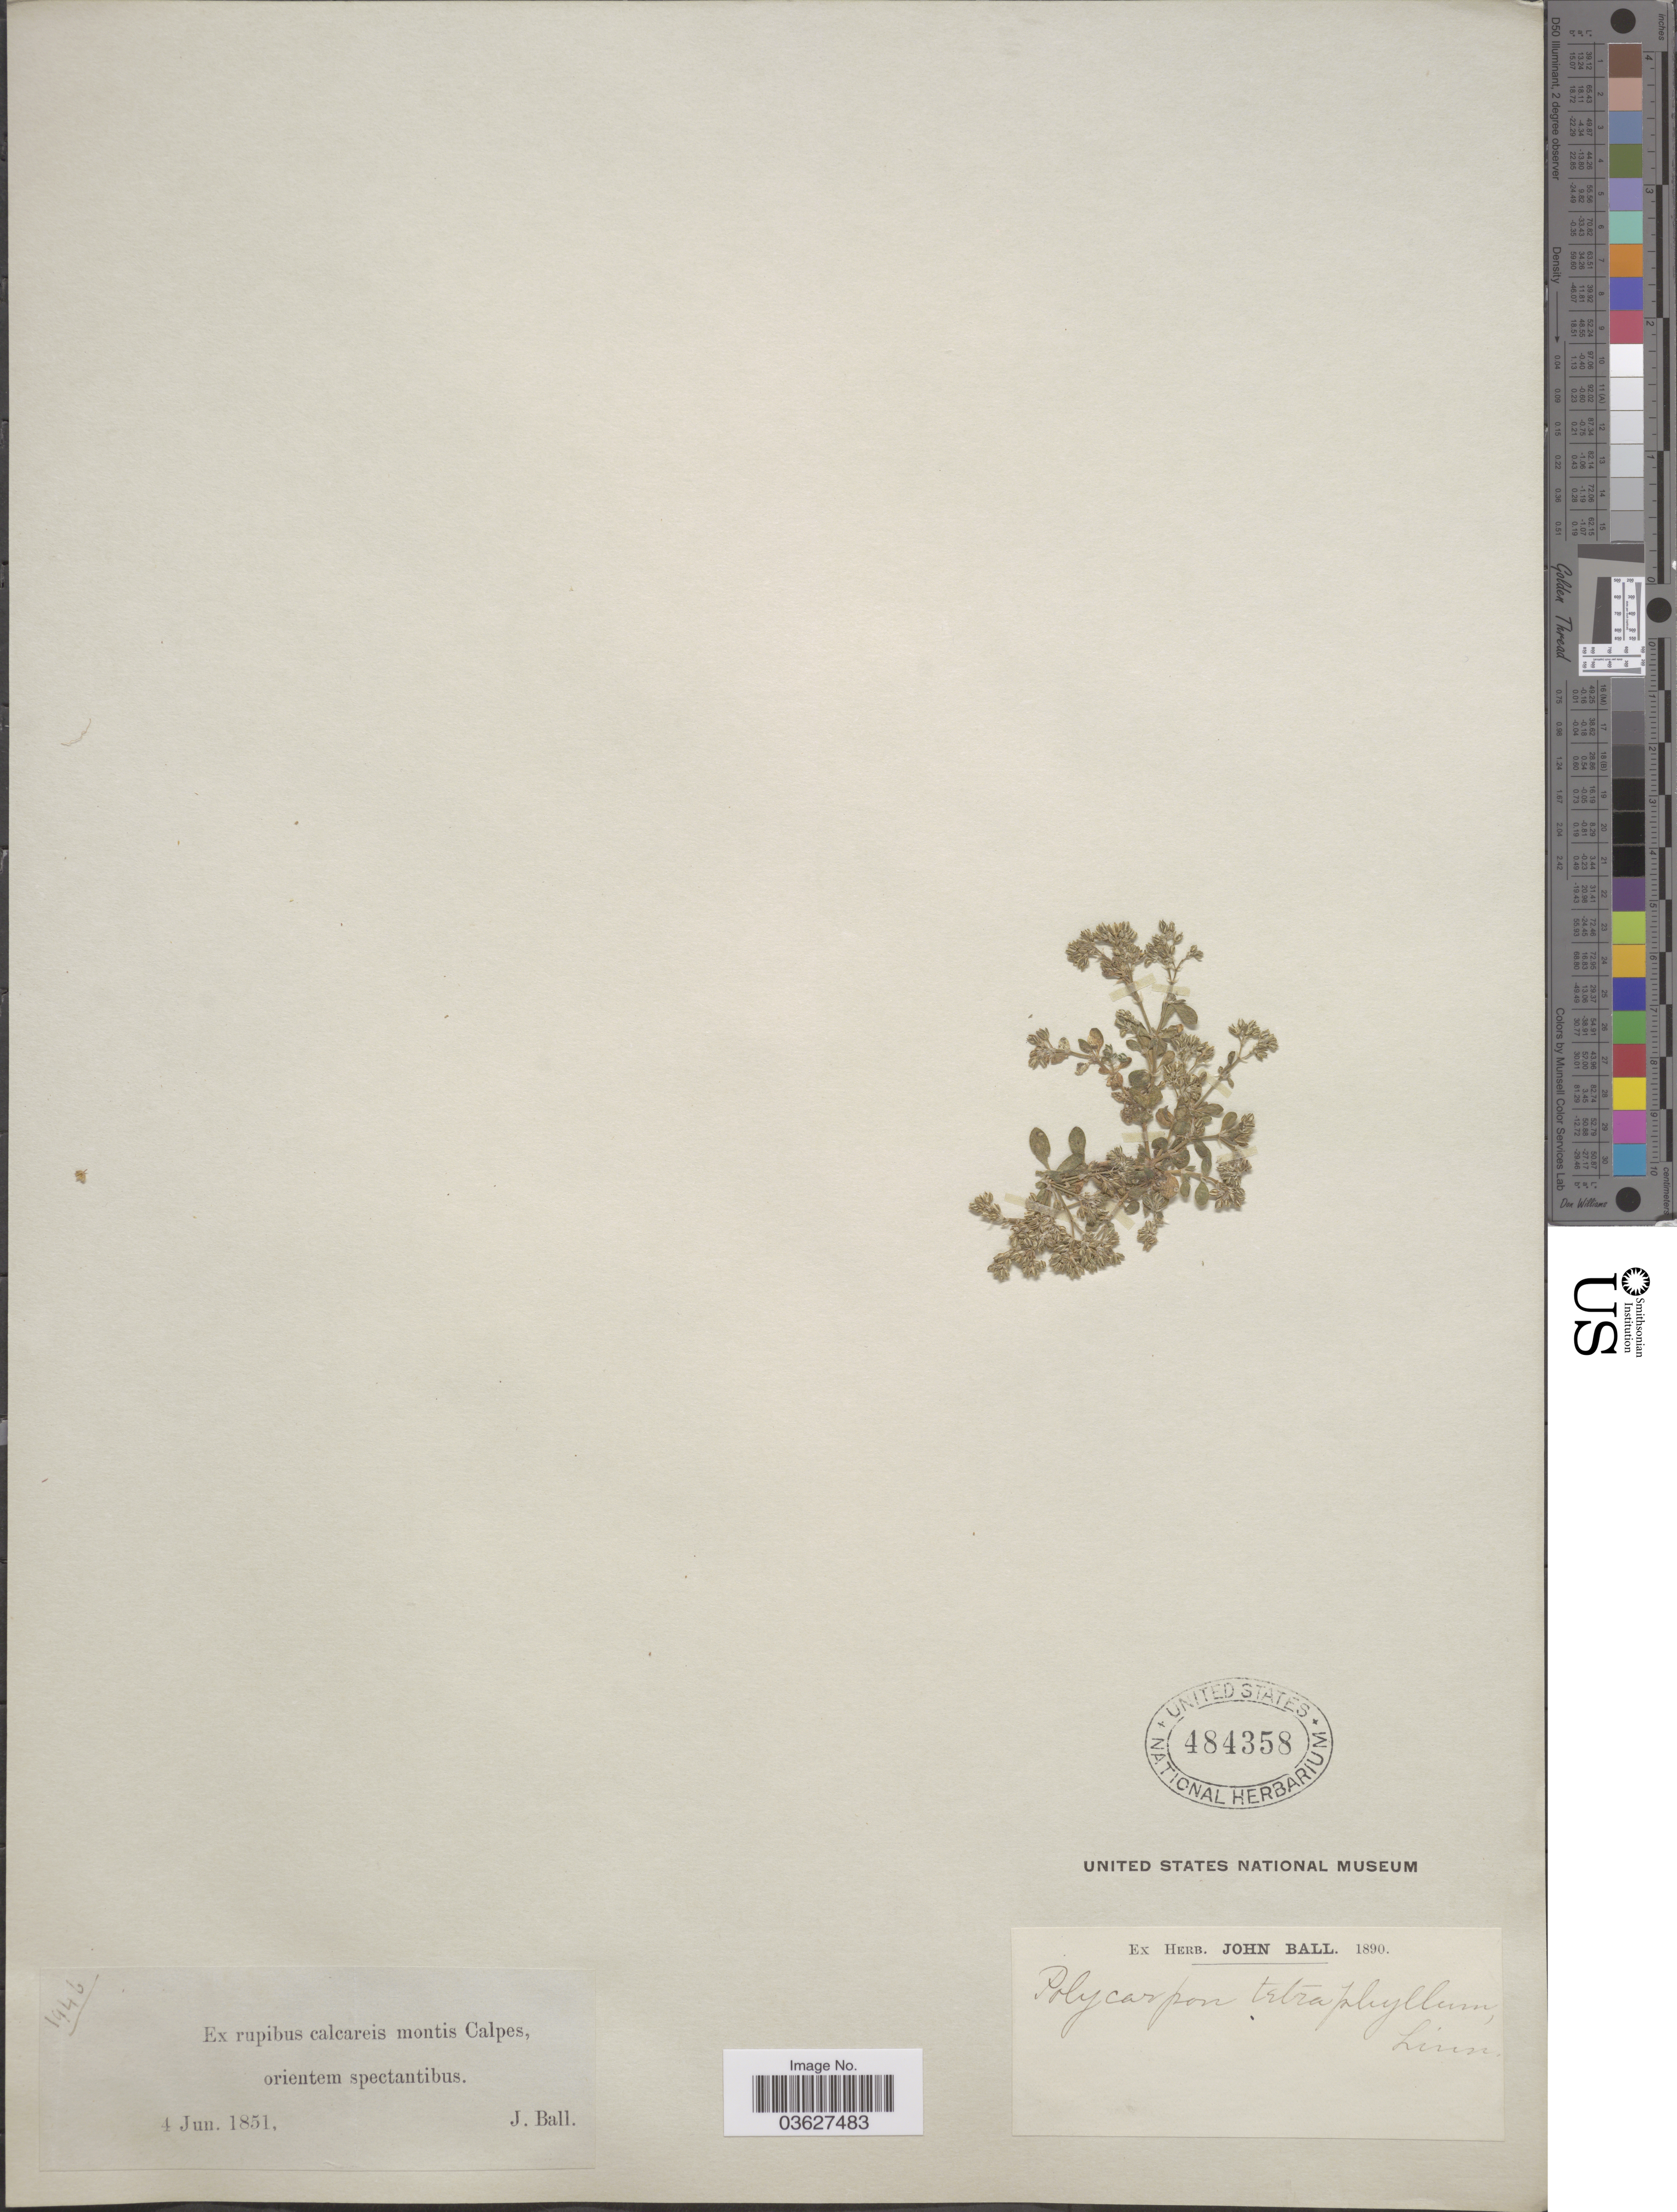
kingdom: Plantae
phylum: Tracheophyta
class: Magnoliopsida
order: Caryophyllales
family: Caryophyllaceae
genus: Polycarpon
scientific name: Polycarpon tetraphyllum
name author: (L.) L.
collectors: J. Ball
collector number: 1946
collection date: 1851-06-04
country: Gibraltar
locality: Ex rupibus calcareis montis Calpes, orientem spectantibus.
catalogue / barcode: US 484358